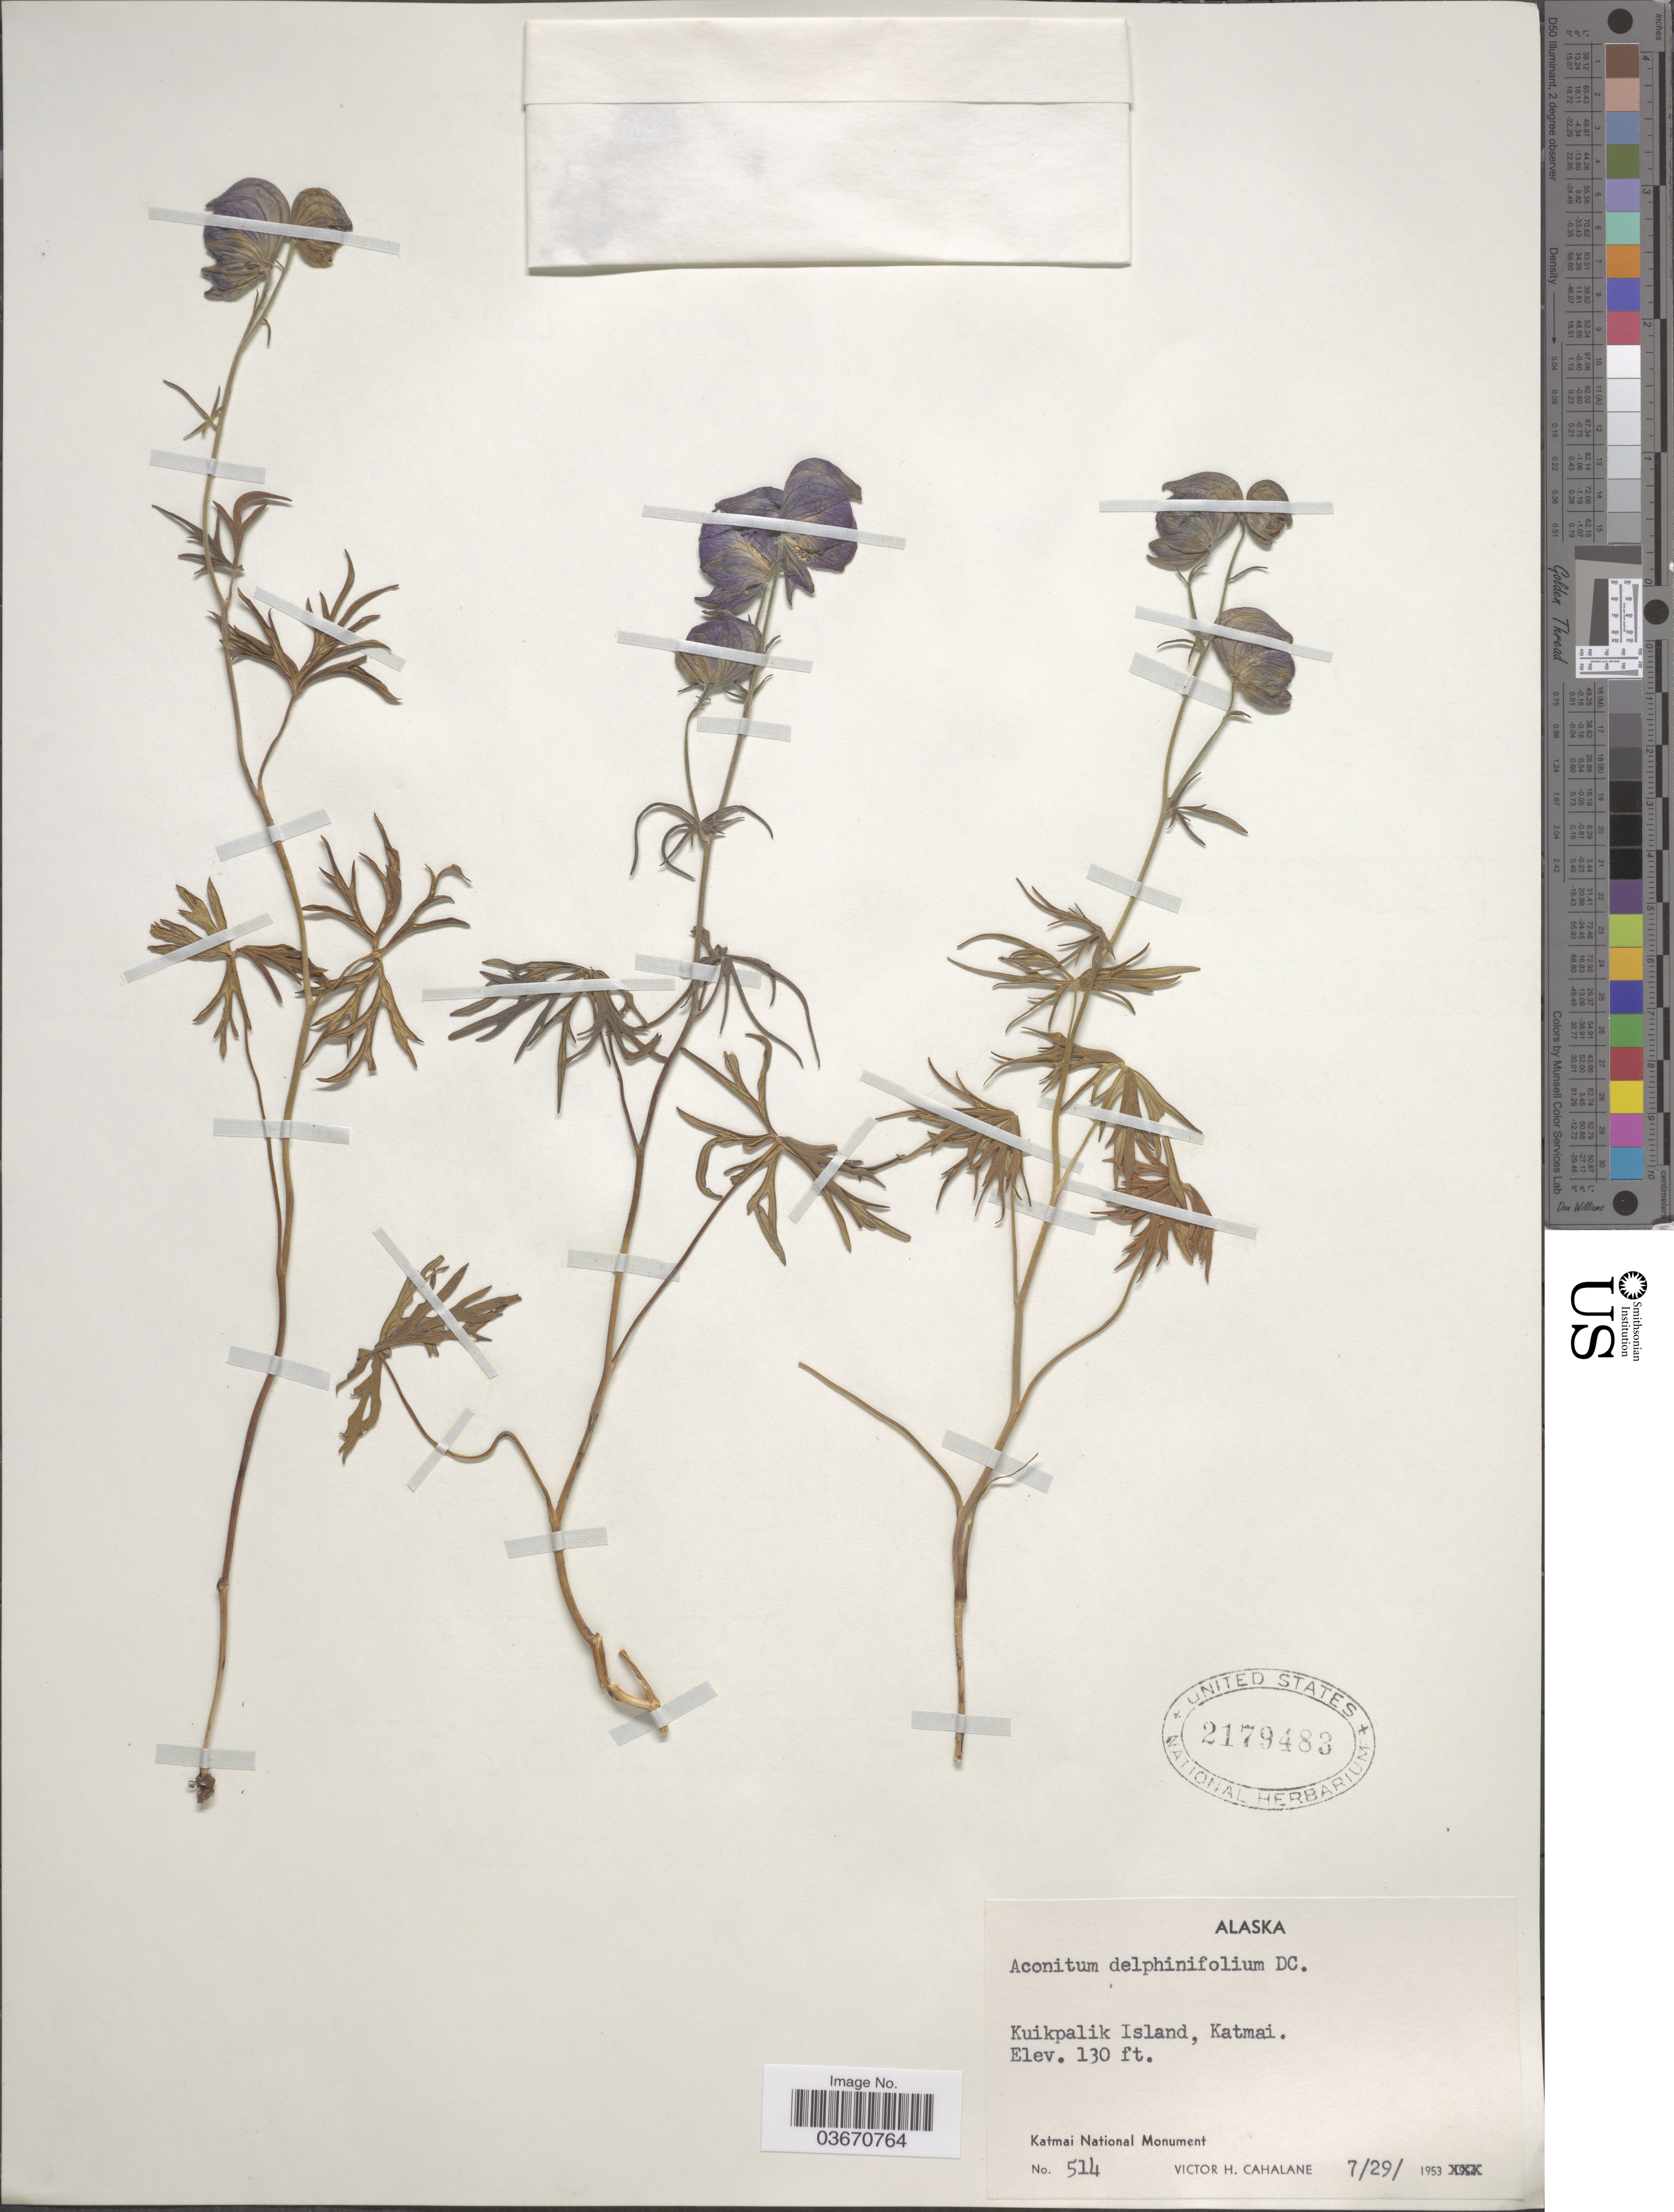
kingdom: Plantae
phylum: Tracheophyta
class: Magnoliopsida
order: Ranunculales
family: Ranunculaceae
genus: Aconitum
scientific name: Aconitum delphinifolium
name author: DC.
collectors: V. Cahalane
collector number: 514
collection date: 1953-07-29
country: United States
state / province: Alaska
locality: Kuikpalik Island, Katmai.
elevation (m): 40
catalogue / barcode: US 2179483